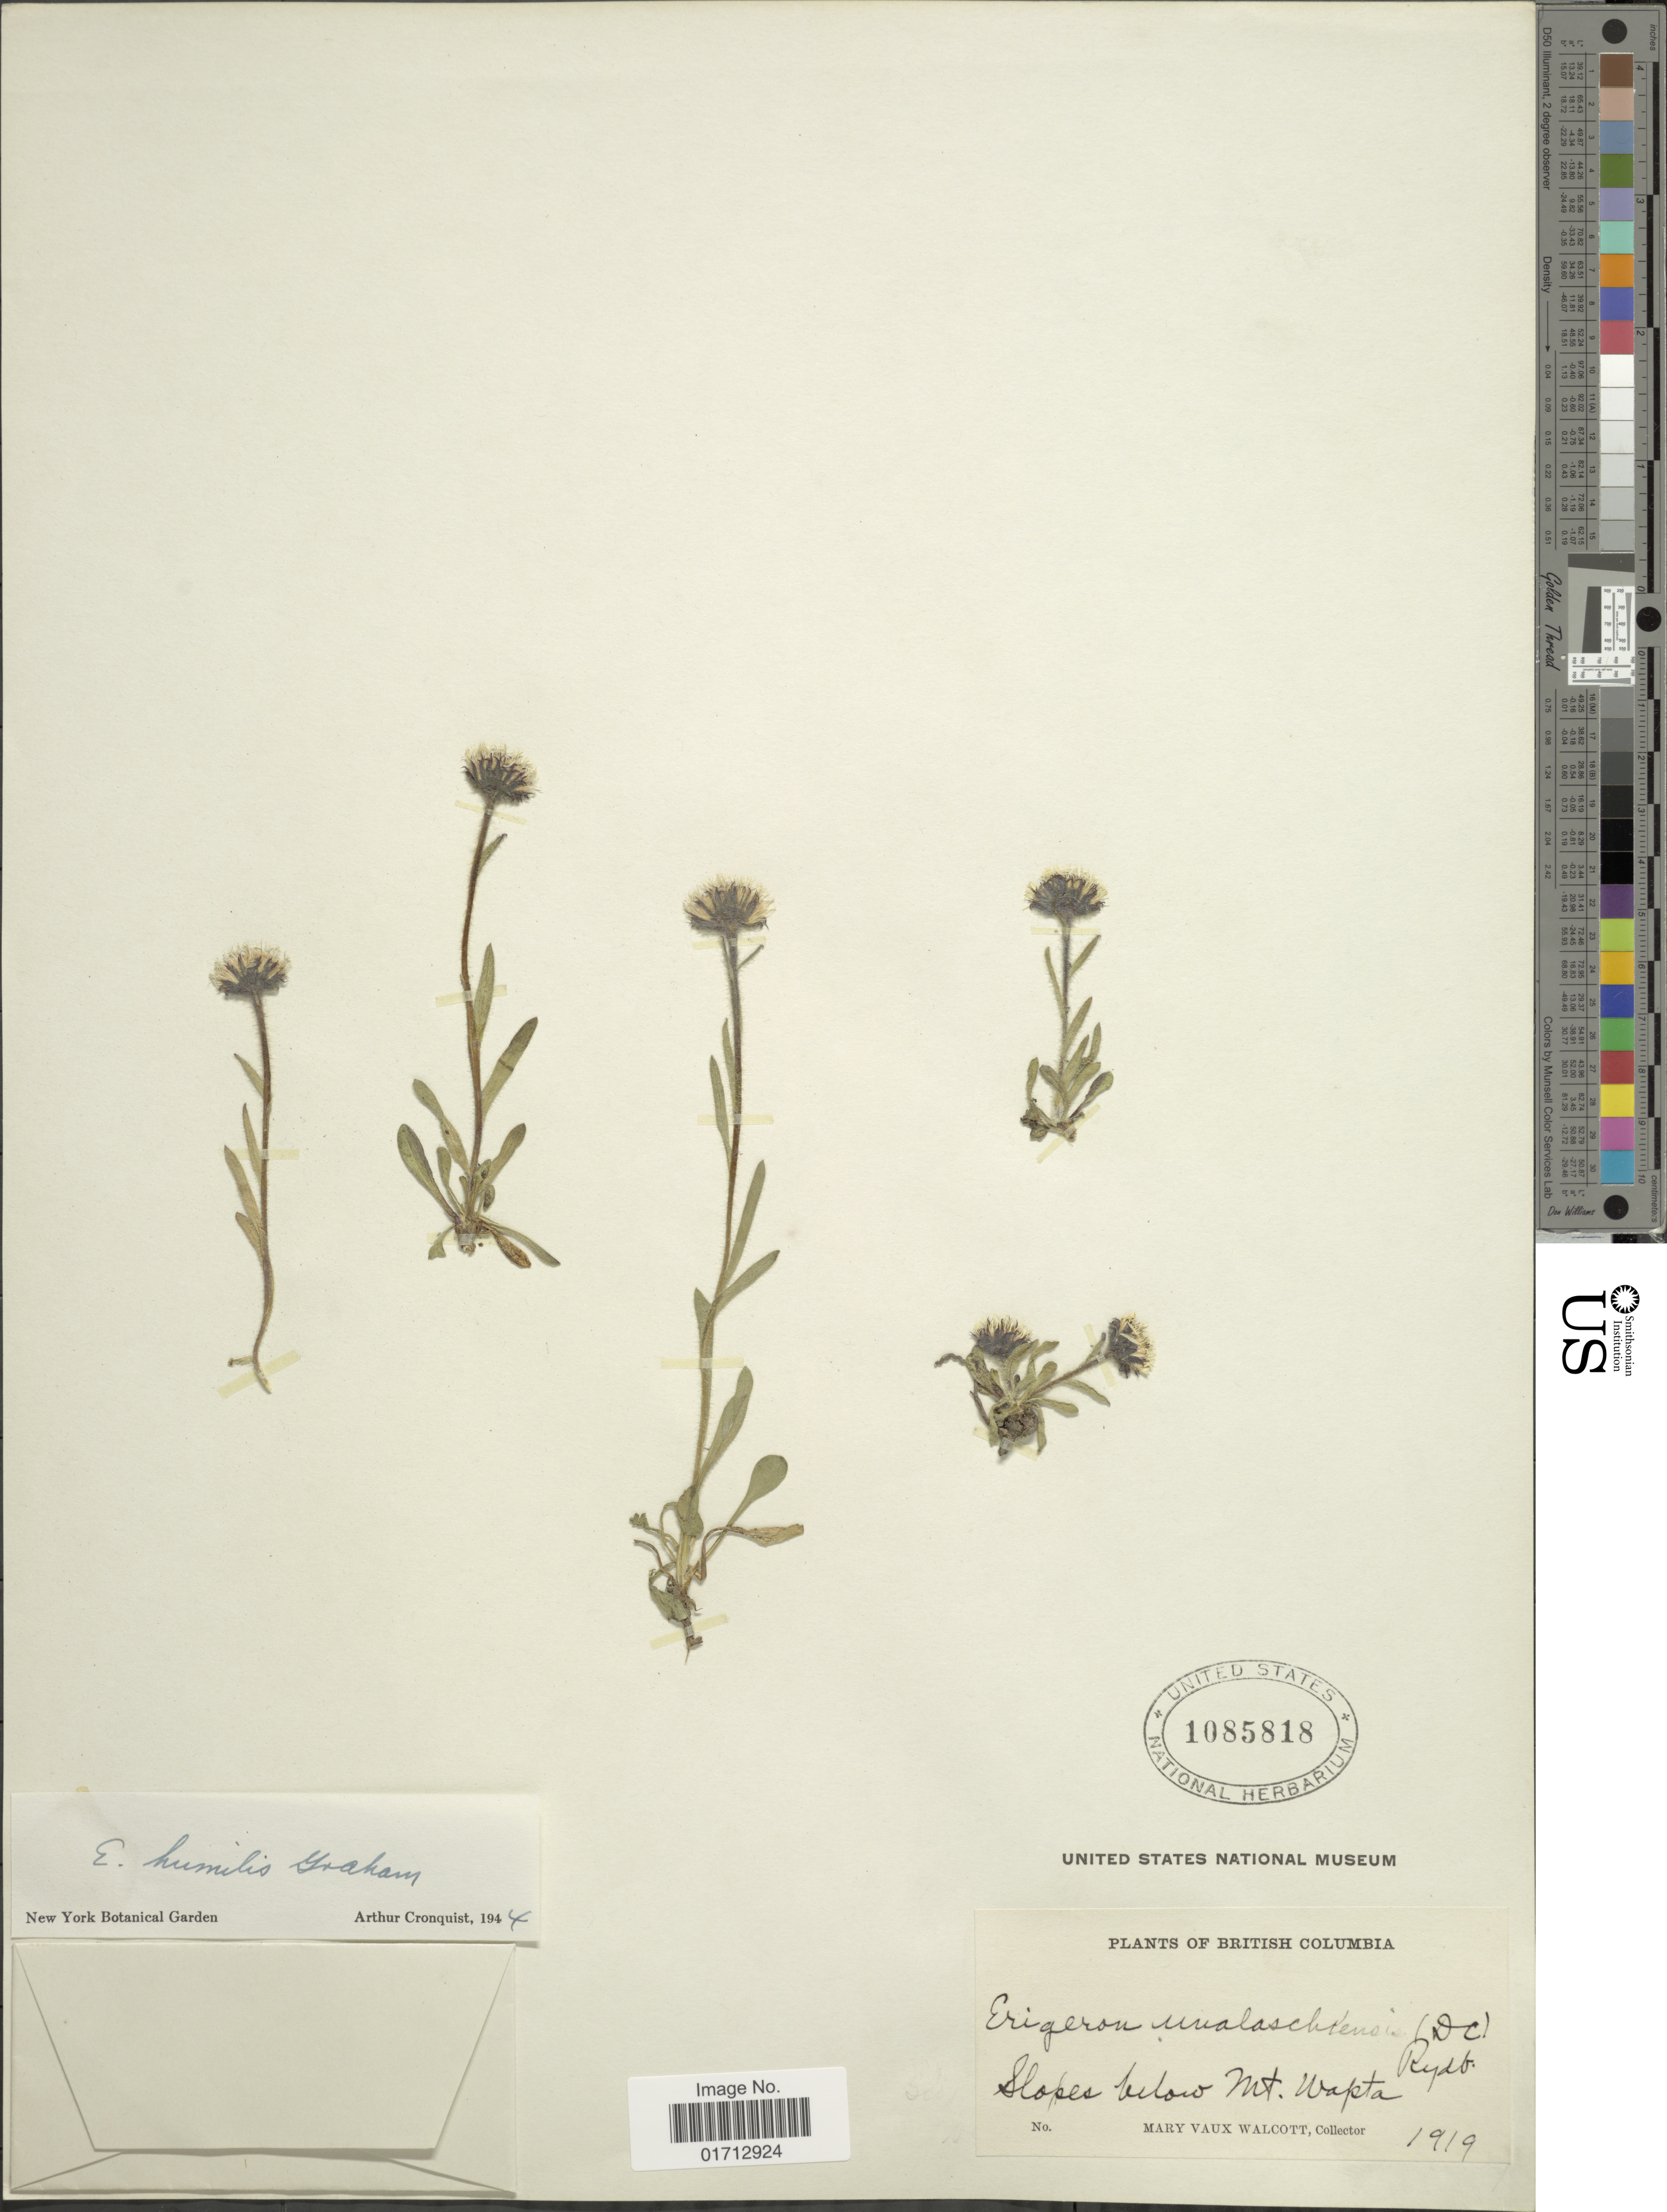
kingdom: Plantae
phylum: Tracheophyta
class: Magnoliopsida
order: Asterales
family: Asteraceae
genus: Erigeron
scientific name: Erigeron humilis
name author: Graham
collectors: M. Walcott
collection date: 1919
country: Canada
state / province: British Columbia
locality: Slopes below Mt. Wapta.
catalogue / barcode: US 1085818